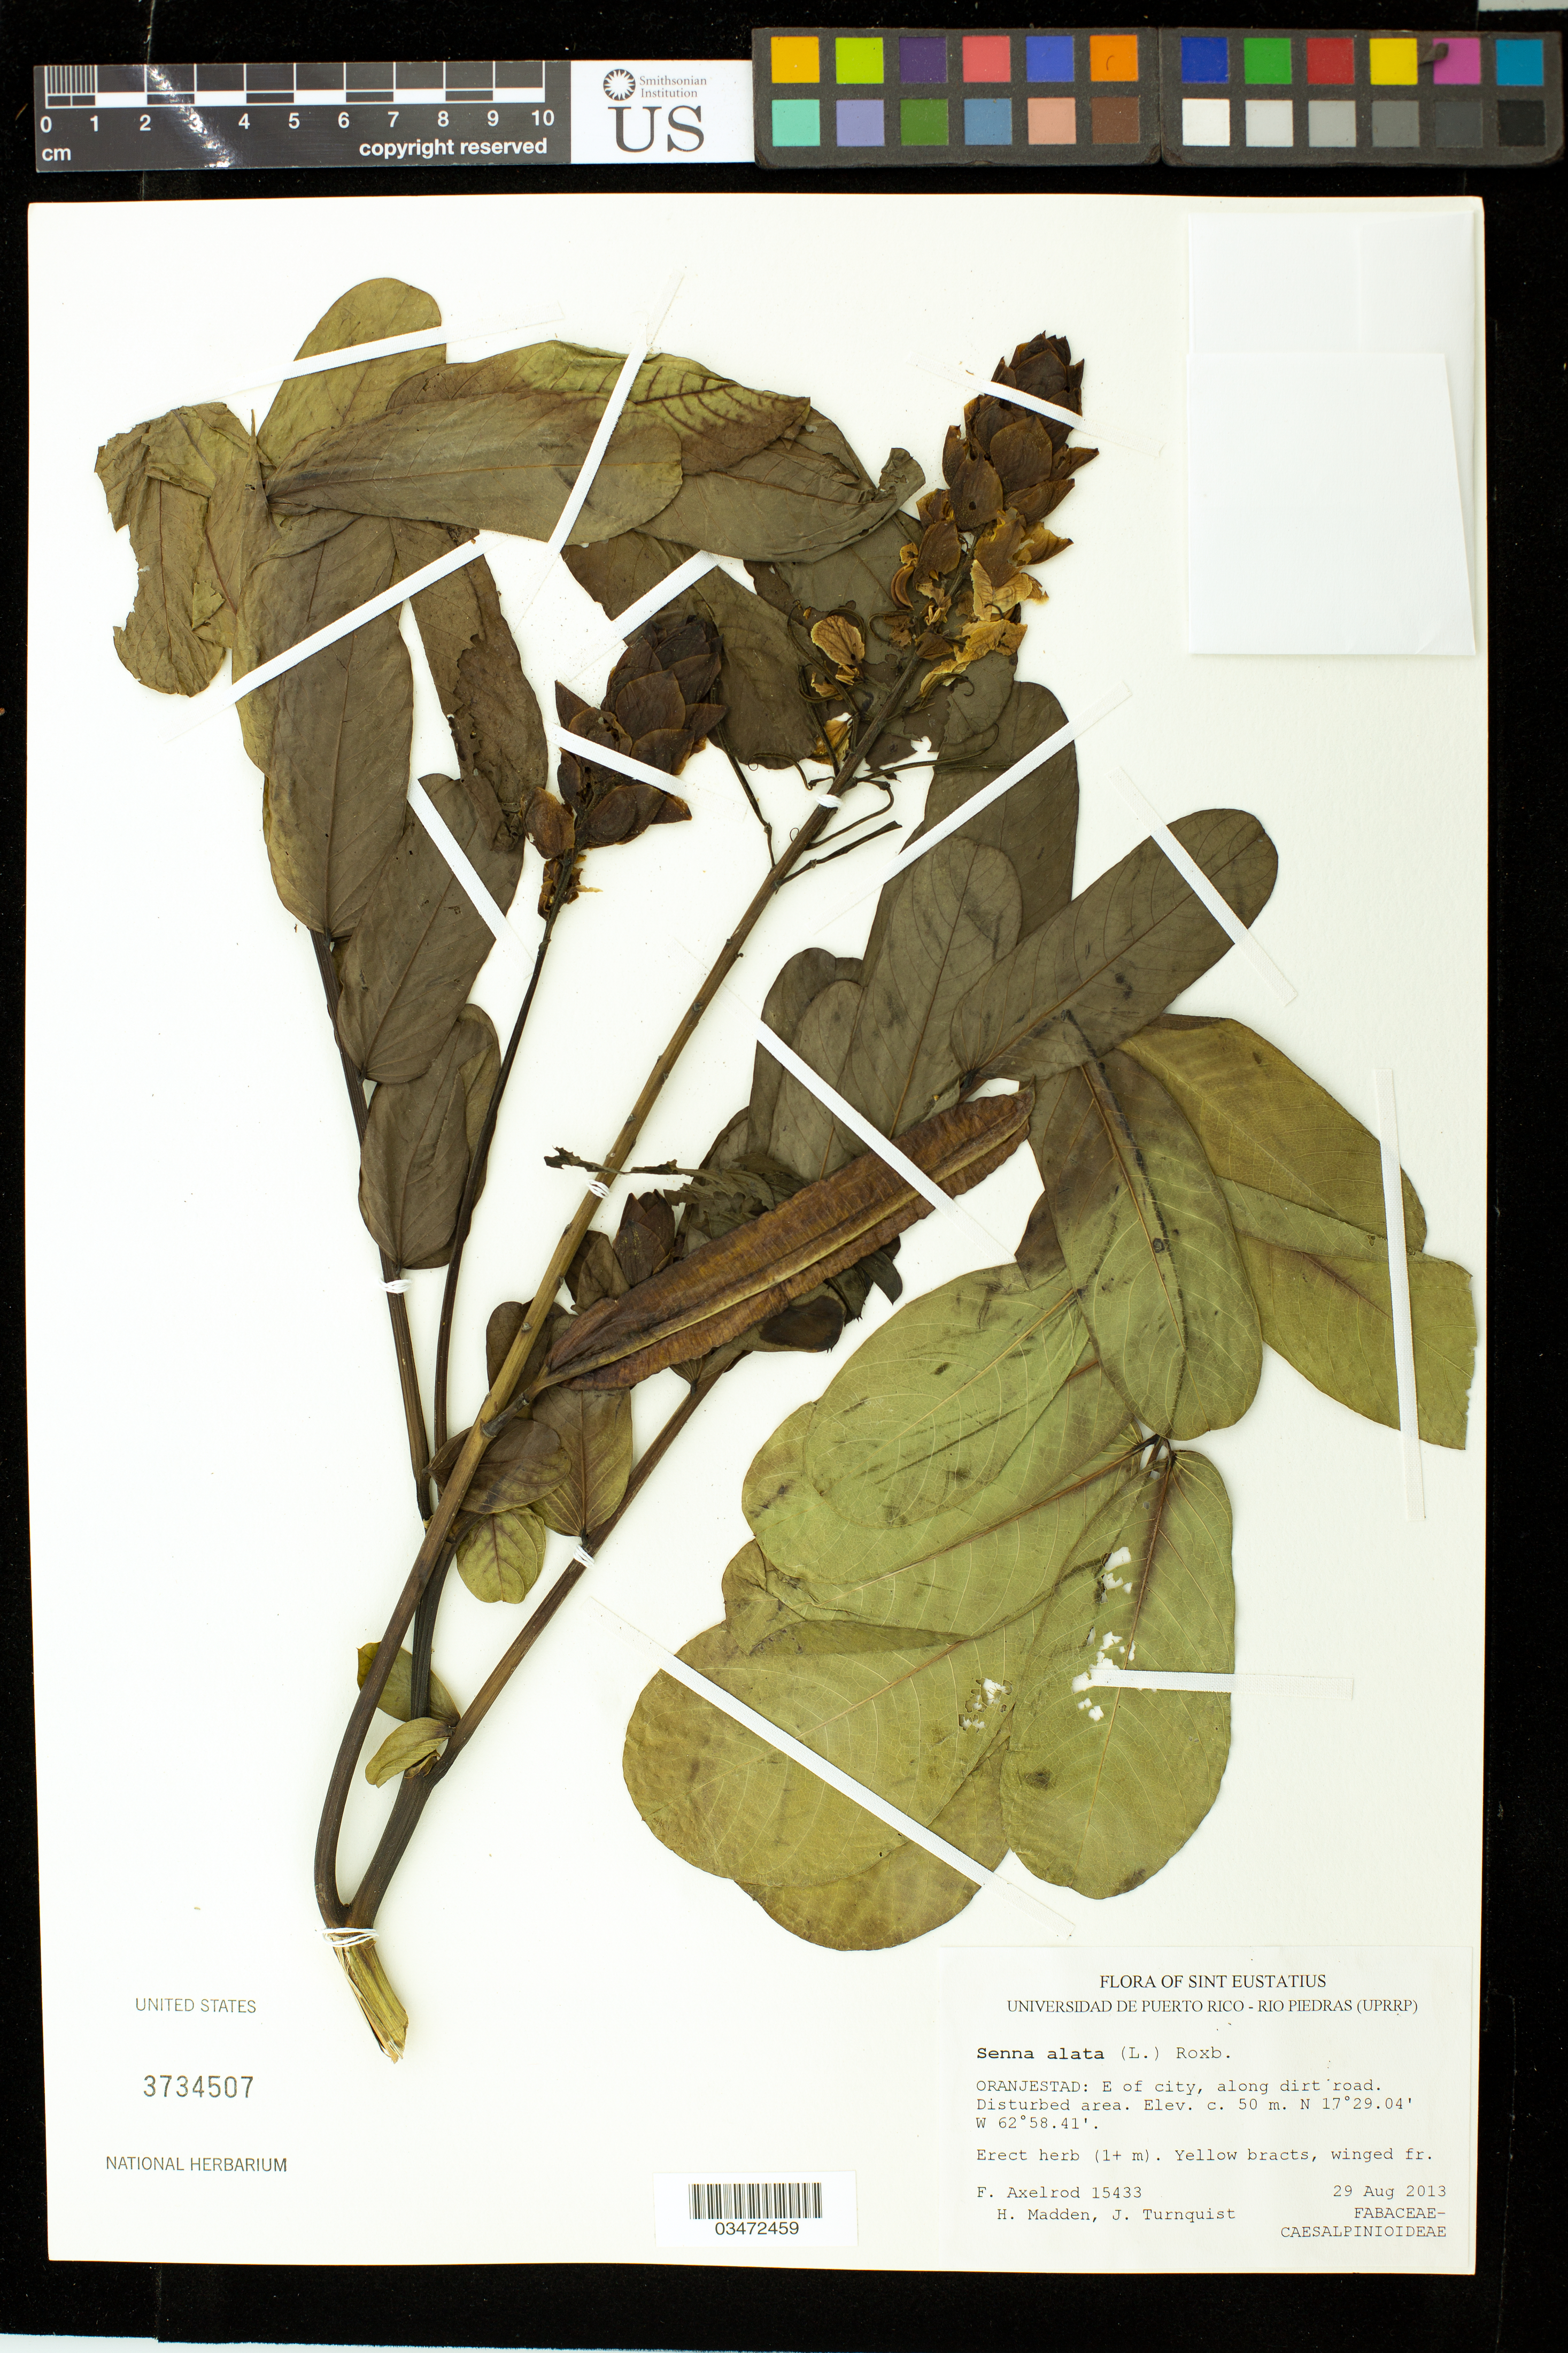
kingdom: Plantae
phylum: Tracheophyta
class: Magnoliopsida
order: Fabales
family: Fabaceae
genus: Senna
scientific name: Senna alata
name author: (L.) Roxb.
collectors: F. S. Axelrod, H. Madden & J. Turnquist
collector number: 15433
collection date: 2013-08-29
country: Netherlands Antilles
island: St. Eustatius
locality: Orangestad. E of city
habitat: Along dirt road, disturbed area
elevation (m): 50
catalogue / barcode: US 3734507